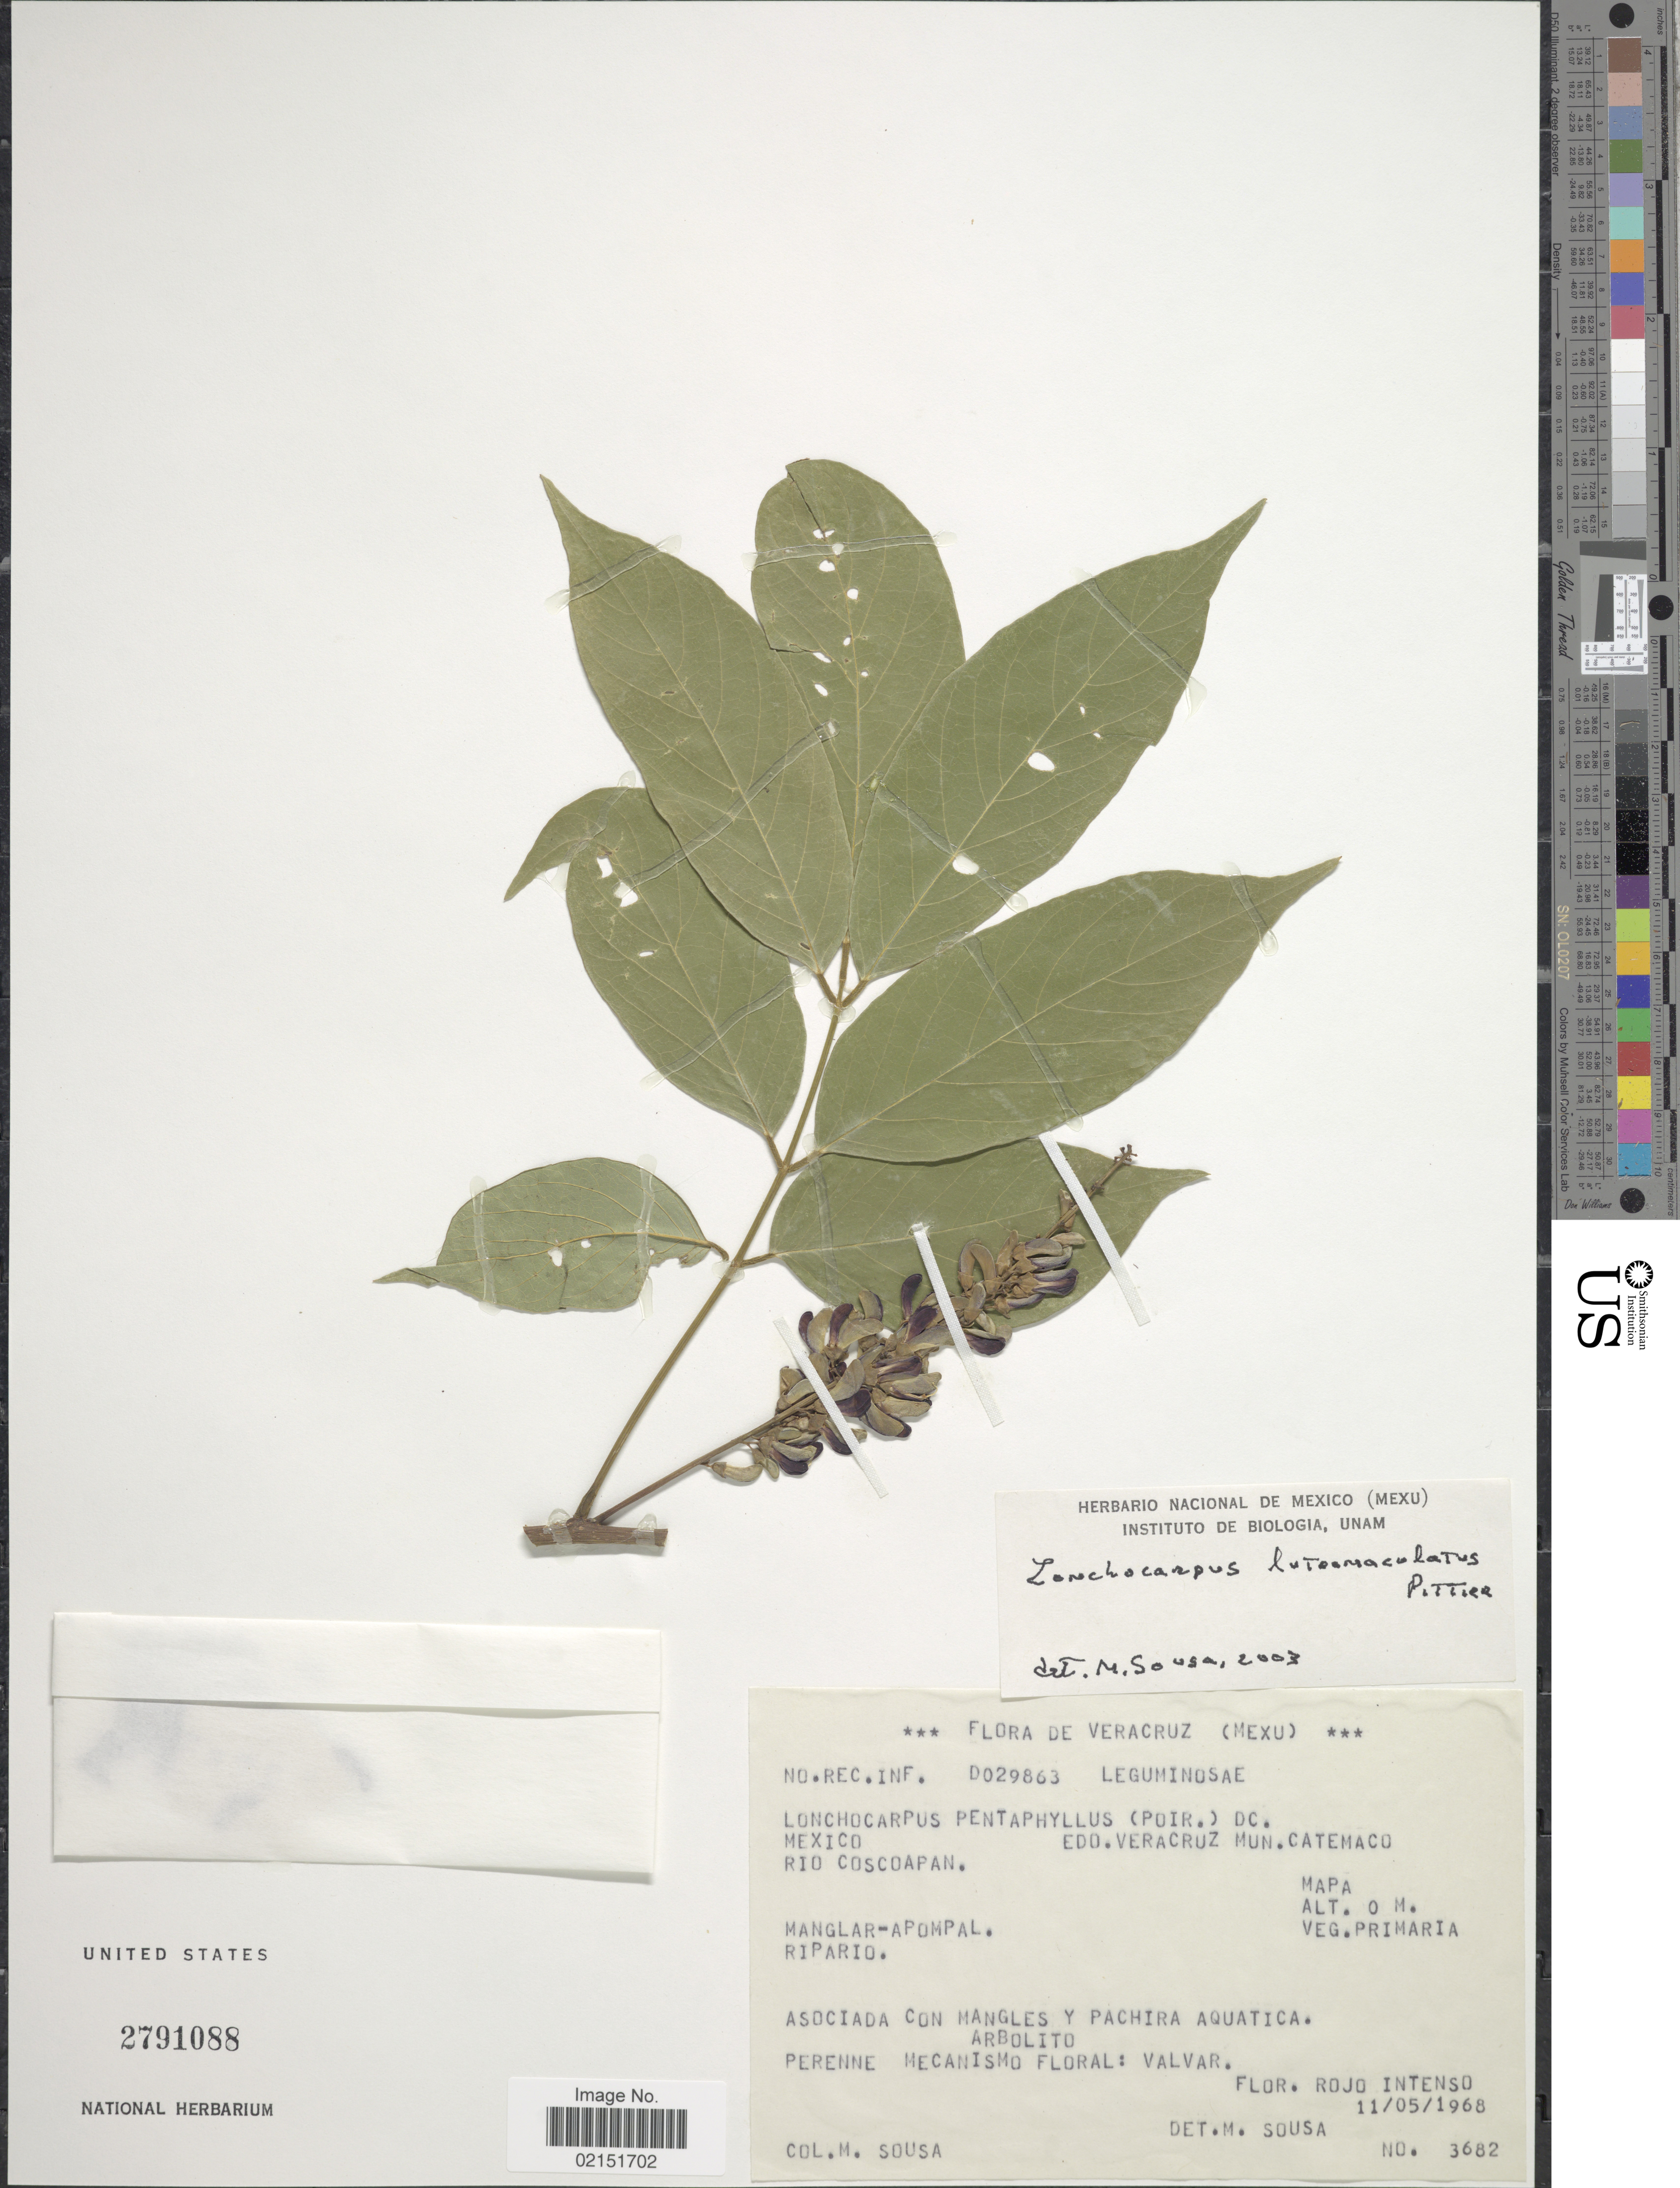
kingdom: Plantae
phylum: Tracheophyta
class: Magnoliopsida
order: Fabales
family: Fabaceae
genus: Lonchocarpus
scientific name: Lonchocarpus luteomaculatus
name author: Pittier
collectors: M. Sousa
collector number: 3682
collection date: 1968-05-11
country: Mexico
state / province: Veracruz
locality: Veracruz, Mun. Catemaco, Rio Coscopan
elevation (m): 0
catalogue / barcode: US 2791088